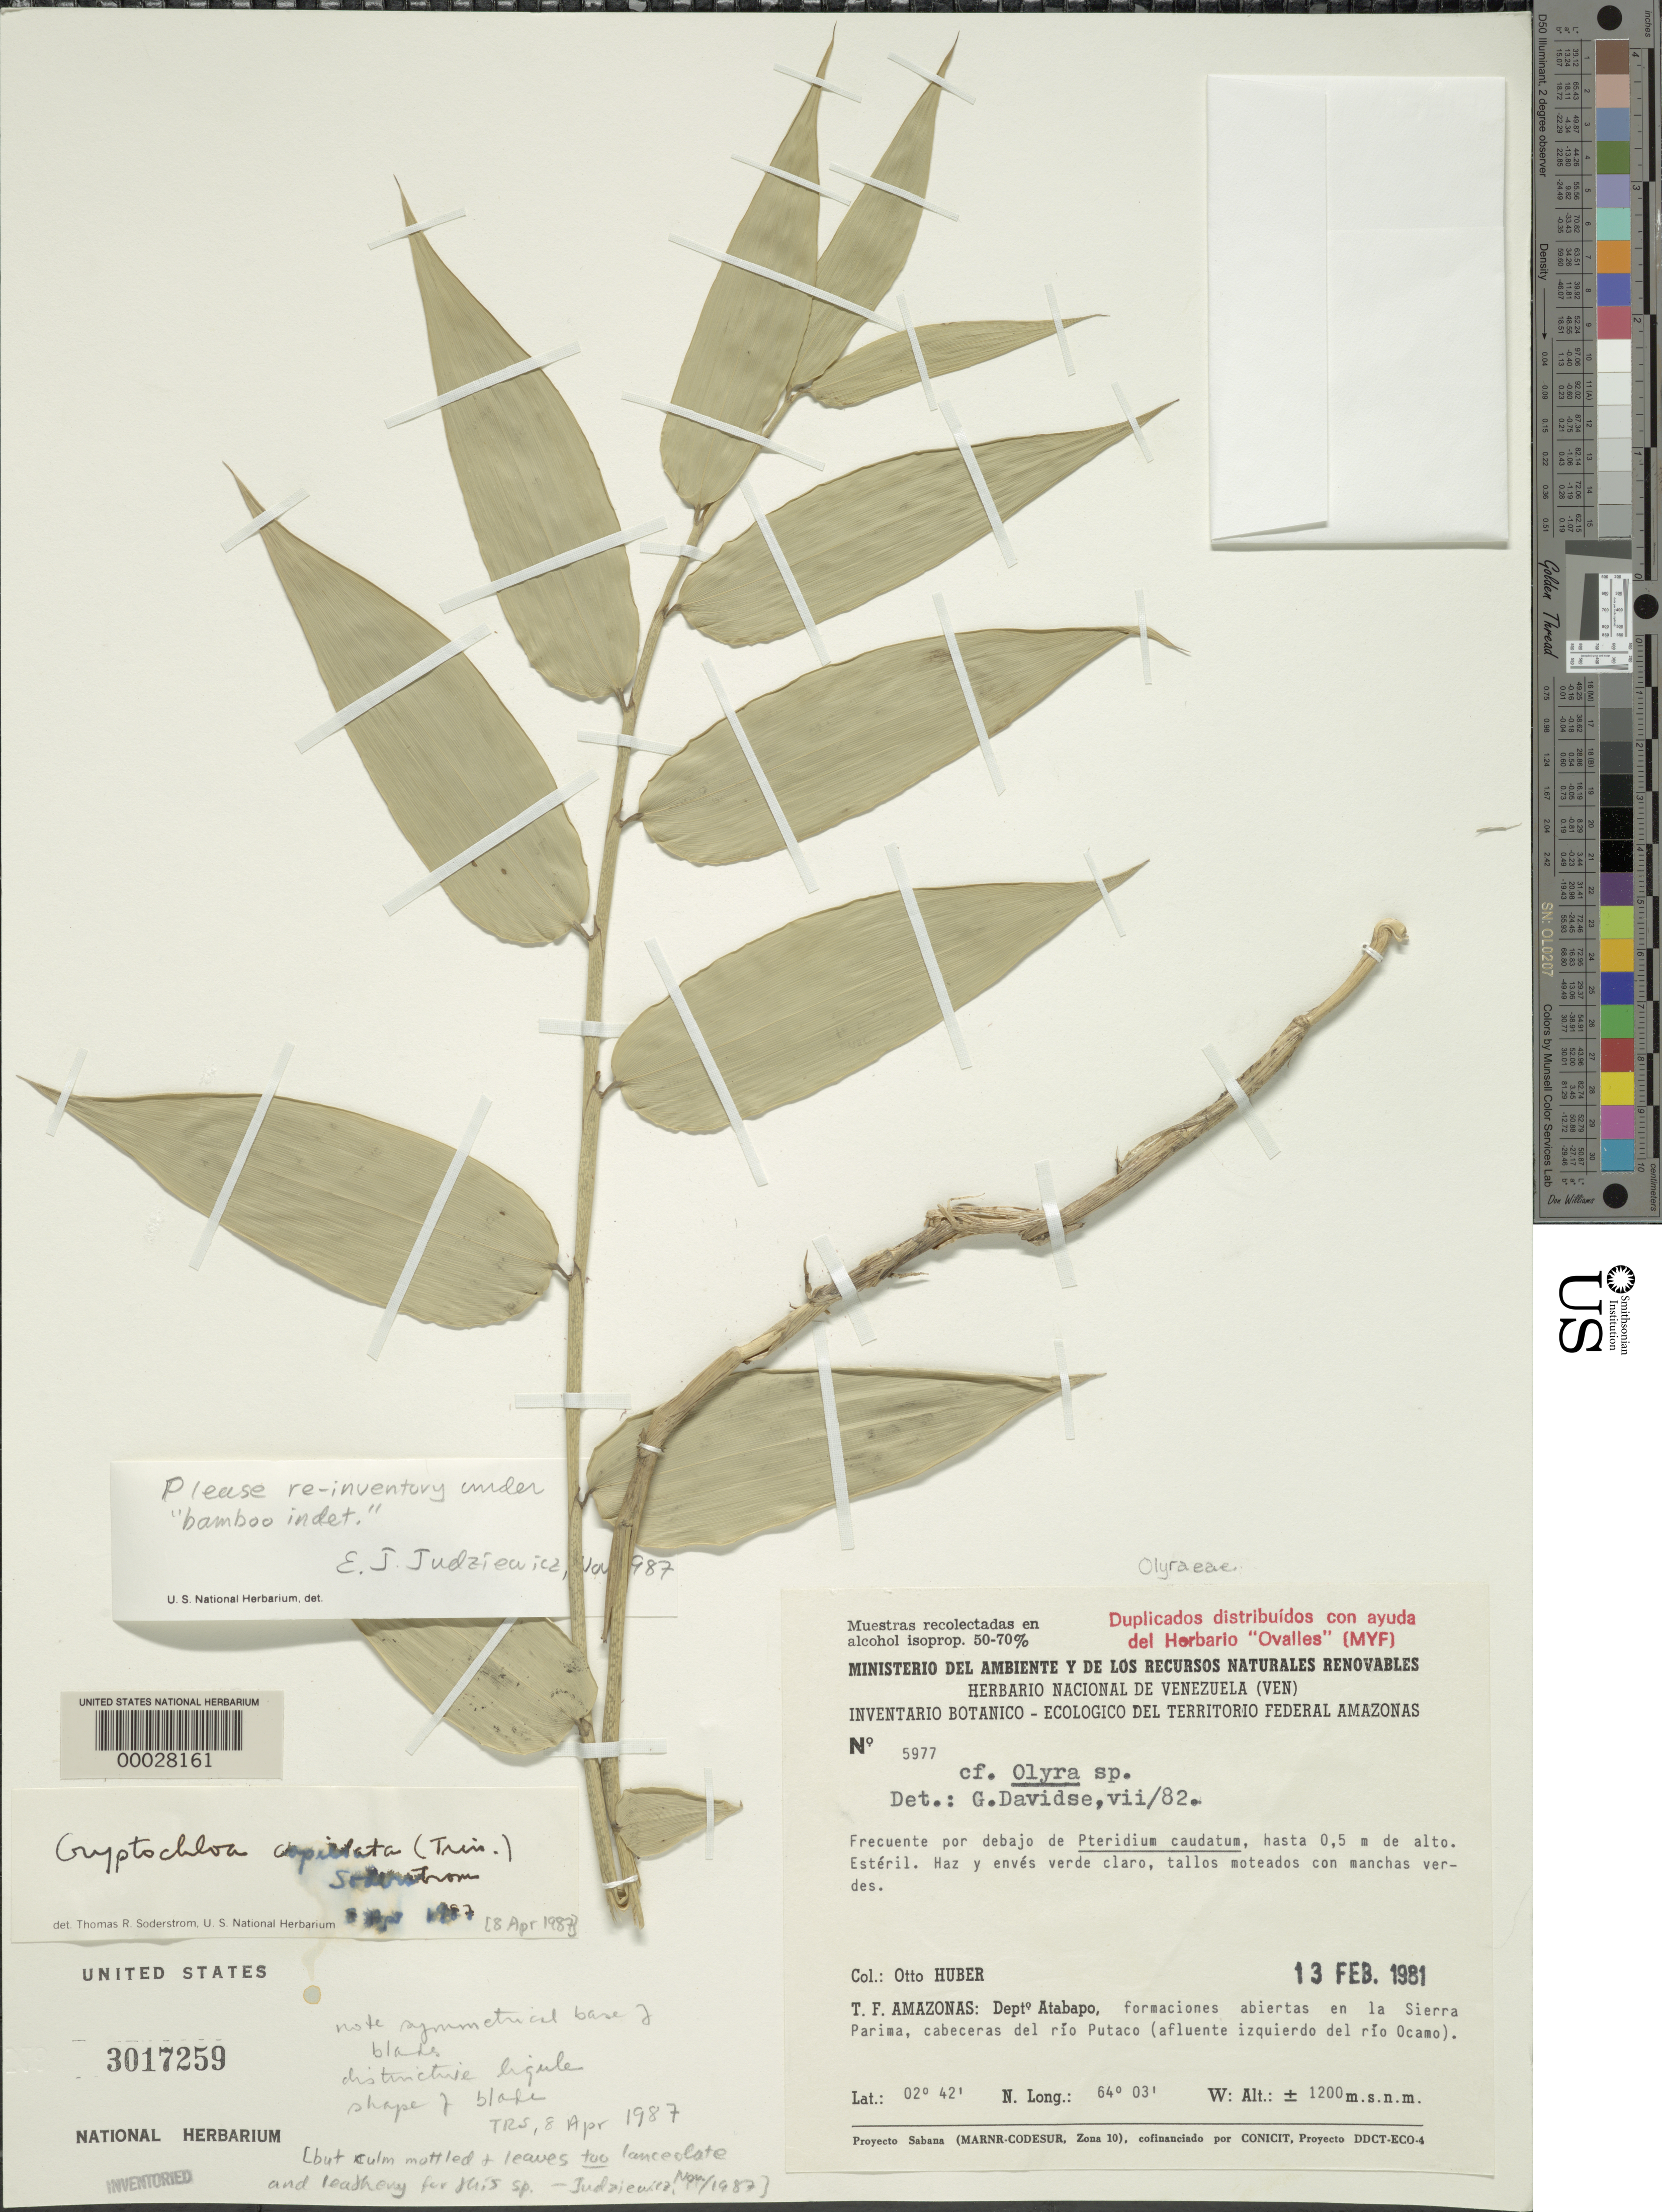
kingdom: Plantae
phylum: Tracheophyta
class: Liliopsida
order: Poales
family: Poaceae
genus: Olyra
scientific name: Olyra sp.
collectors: O. Huber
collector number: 5977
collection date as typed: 13 Feb 1981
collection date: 1981-02-13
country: Venezuela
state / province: Amazonas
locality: Atabapo, lat. 02 42': long. 64 03'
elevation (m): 1200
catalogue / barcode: US 3017259